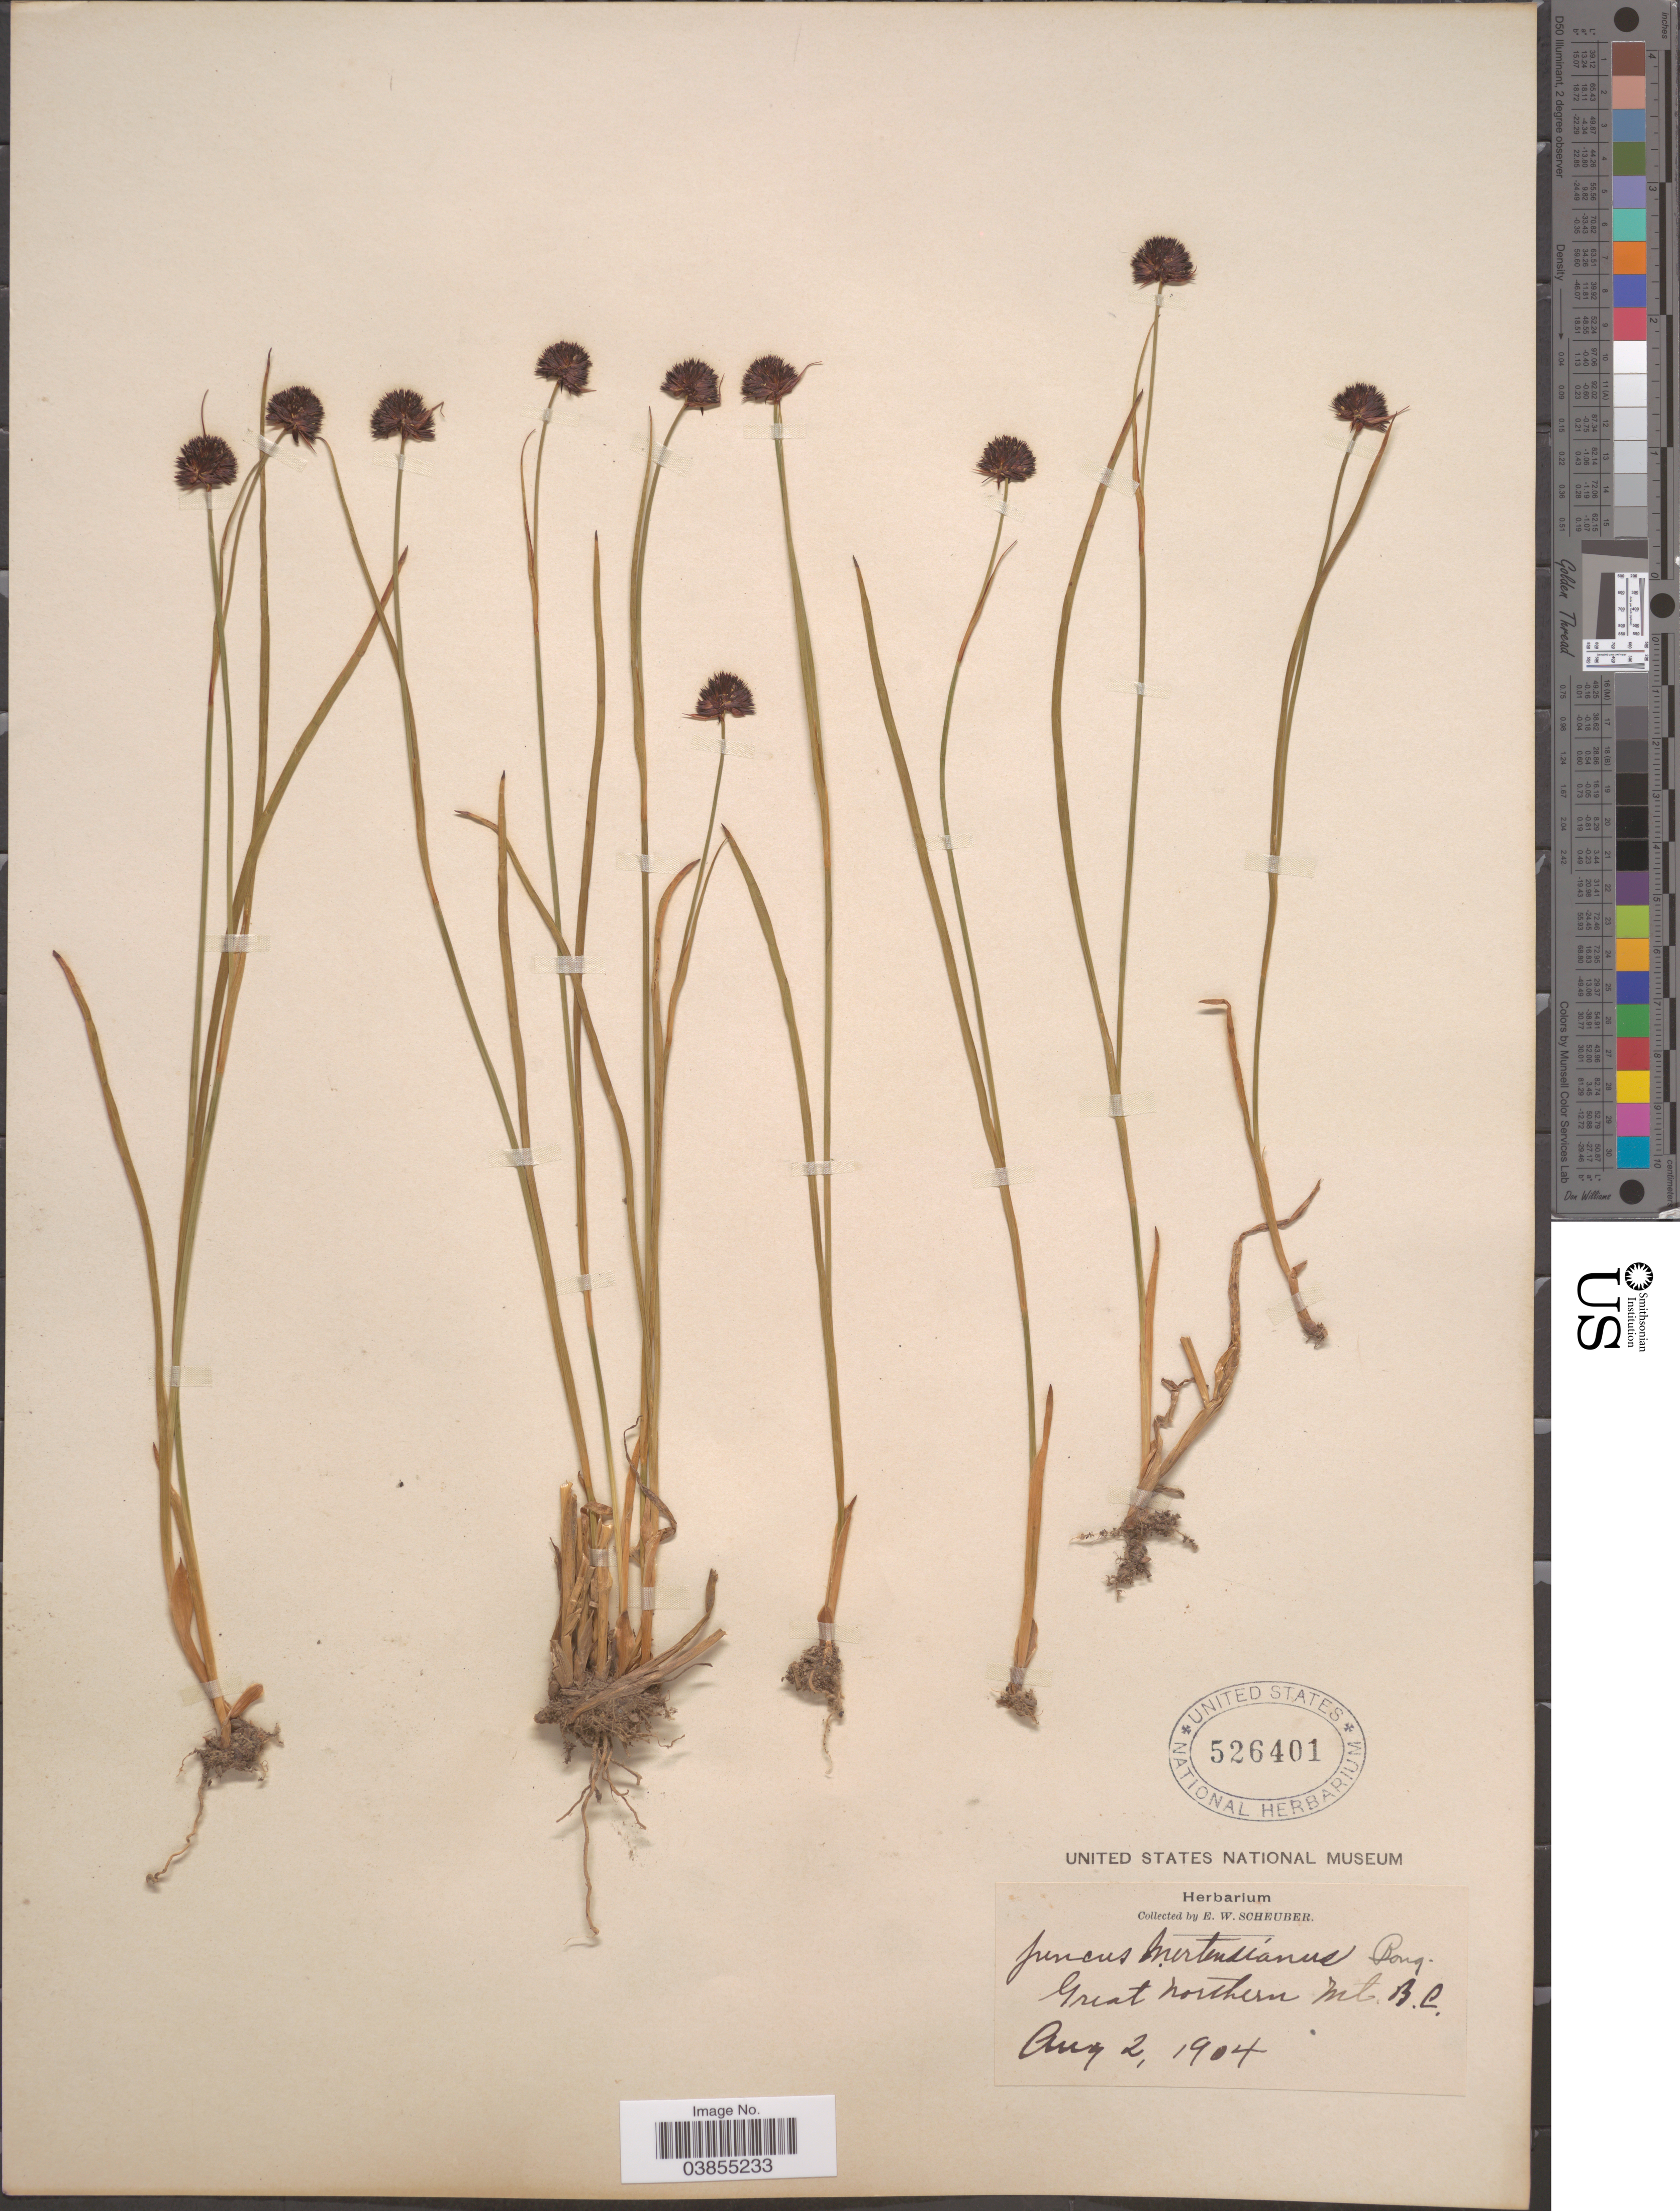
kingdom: Plantae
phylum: Tracheophyta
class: Liliopsida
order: Poales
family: Juncaceae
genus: Juncus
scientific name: Juncus mertensianus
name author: Bong.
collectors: E. Scheuber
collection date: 1904-08-02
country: Canada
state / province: British Columbia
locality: Great northern Mt.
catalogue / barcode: US 526401